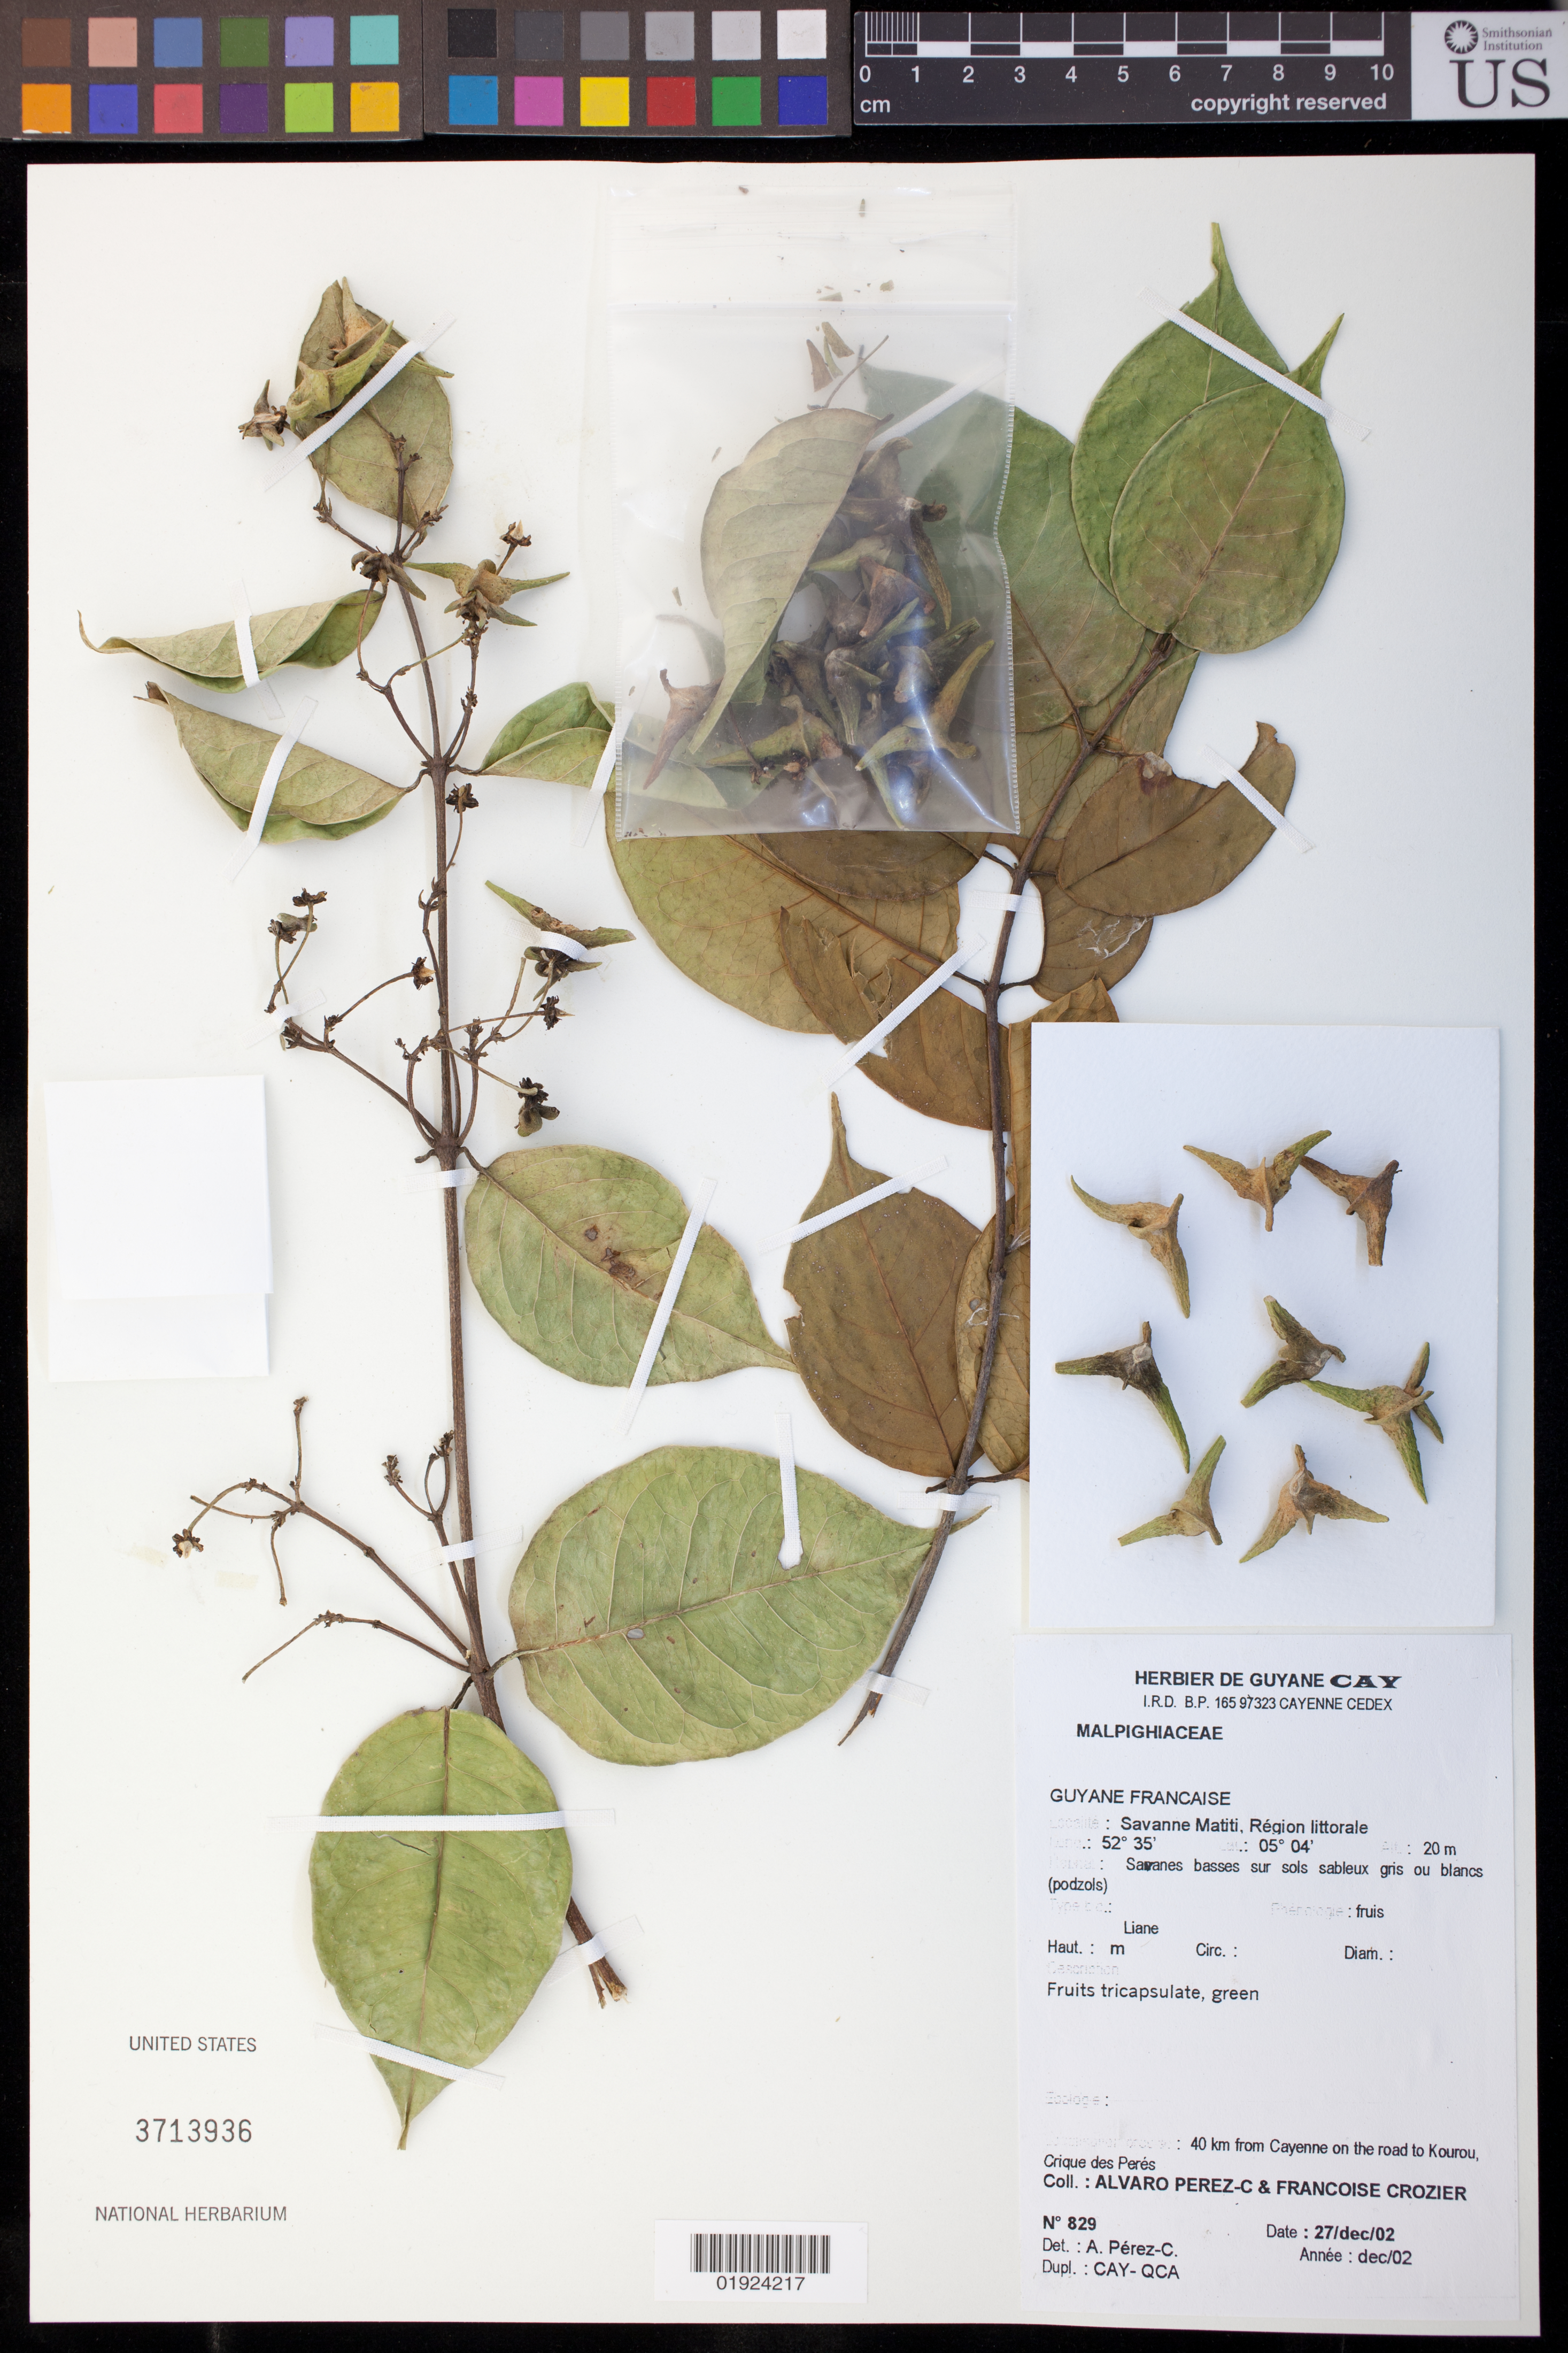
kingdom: Plantae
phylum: Tracheophyta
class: Magnoliopsida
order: Malpighiales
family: Malpighiaceae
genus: Carolus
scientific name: Carolus sinemariensis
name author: (Aubl.) W.R. Anderson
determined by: Anderson, C.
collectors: A. Pérez C. & F. Crozier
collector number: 829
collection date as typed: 27/dec/02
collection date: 2002-12-27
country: French Guiana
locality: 40 km from Cayenne on the road to Kourou, Crique des Peres.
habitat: Savanes basses sur sols sableux gris ou blancs.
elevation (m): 20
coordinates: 05 04 N, 52 35 W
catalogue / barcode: US 3713936